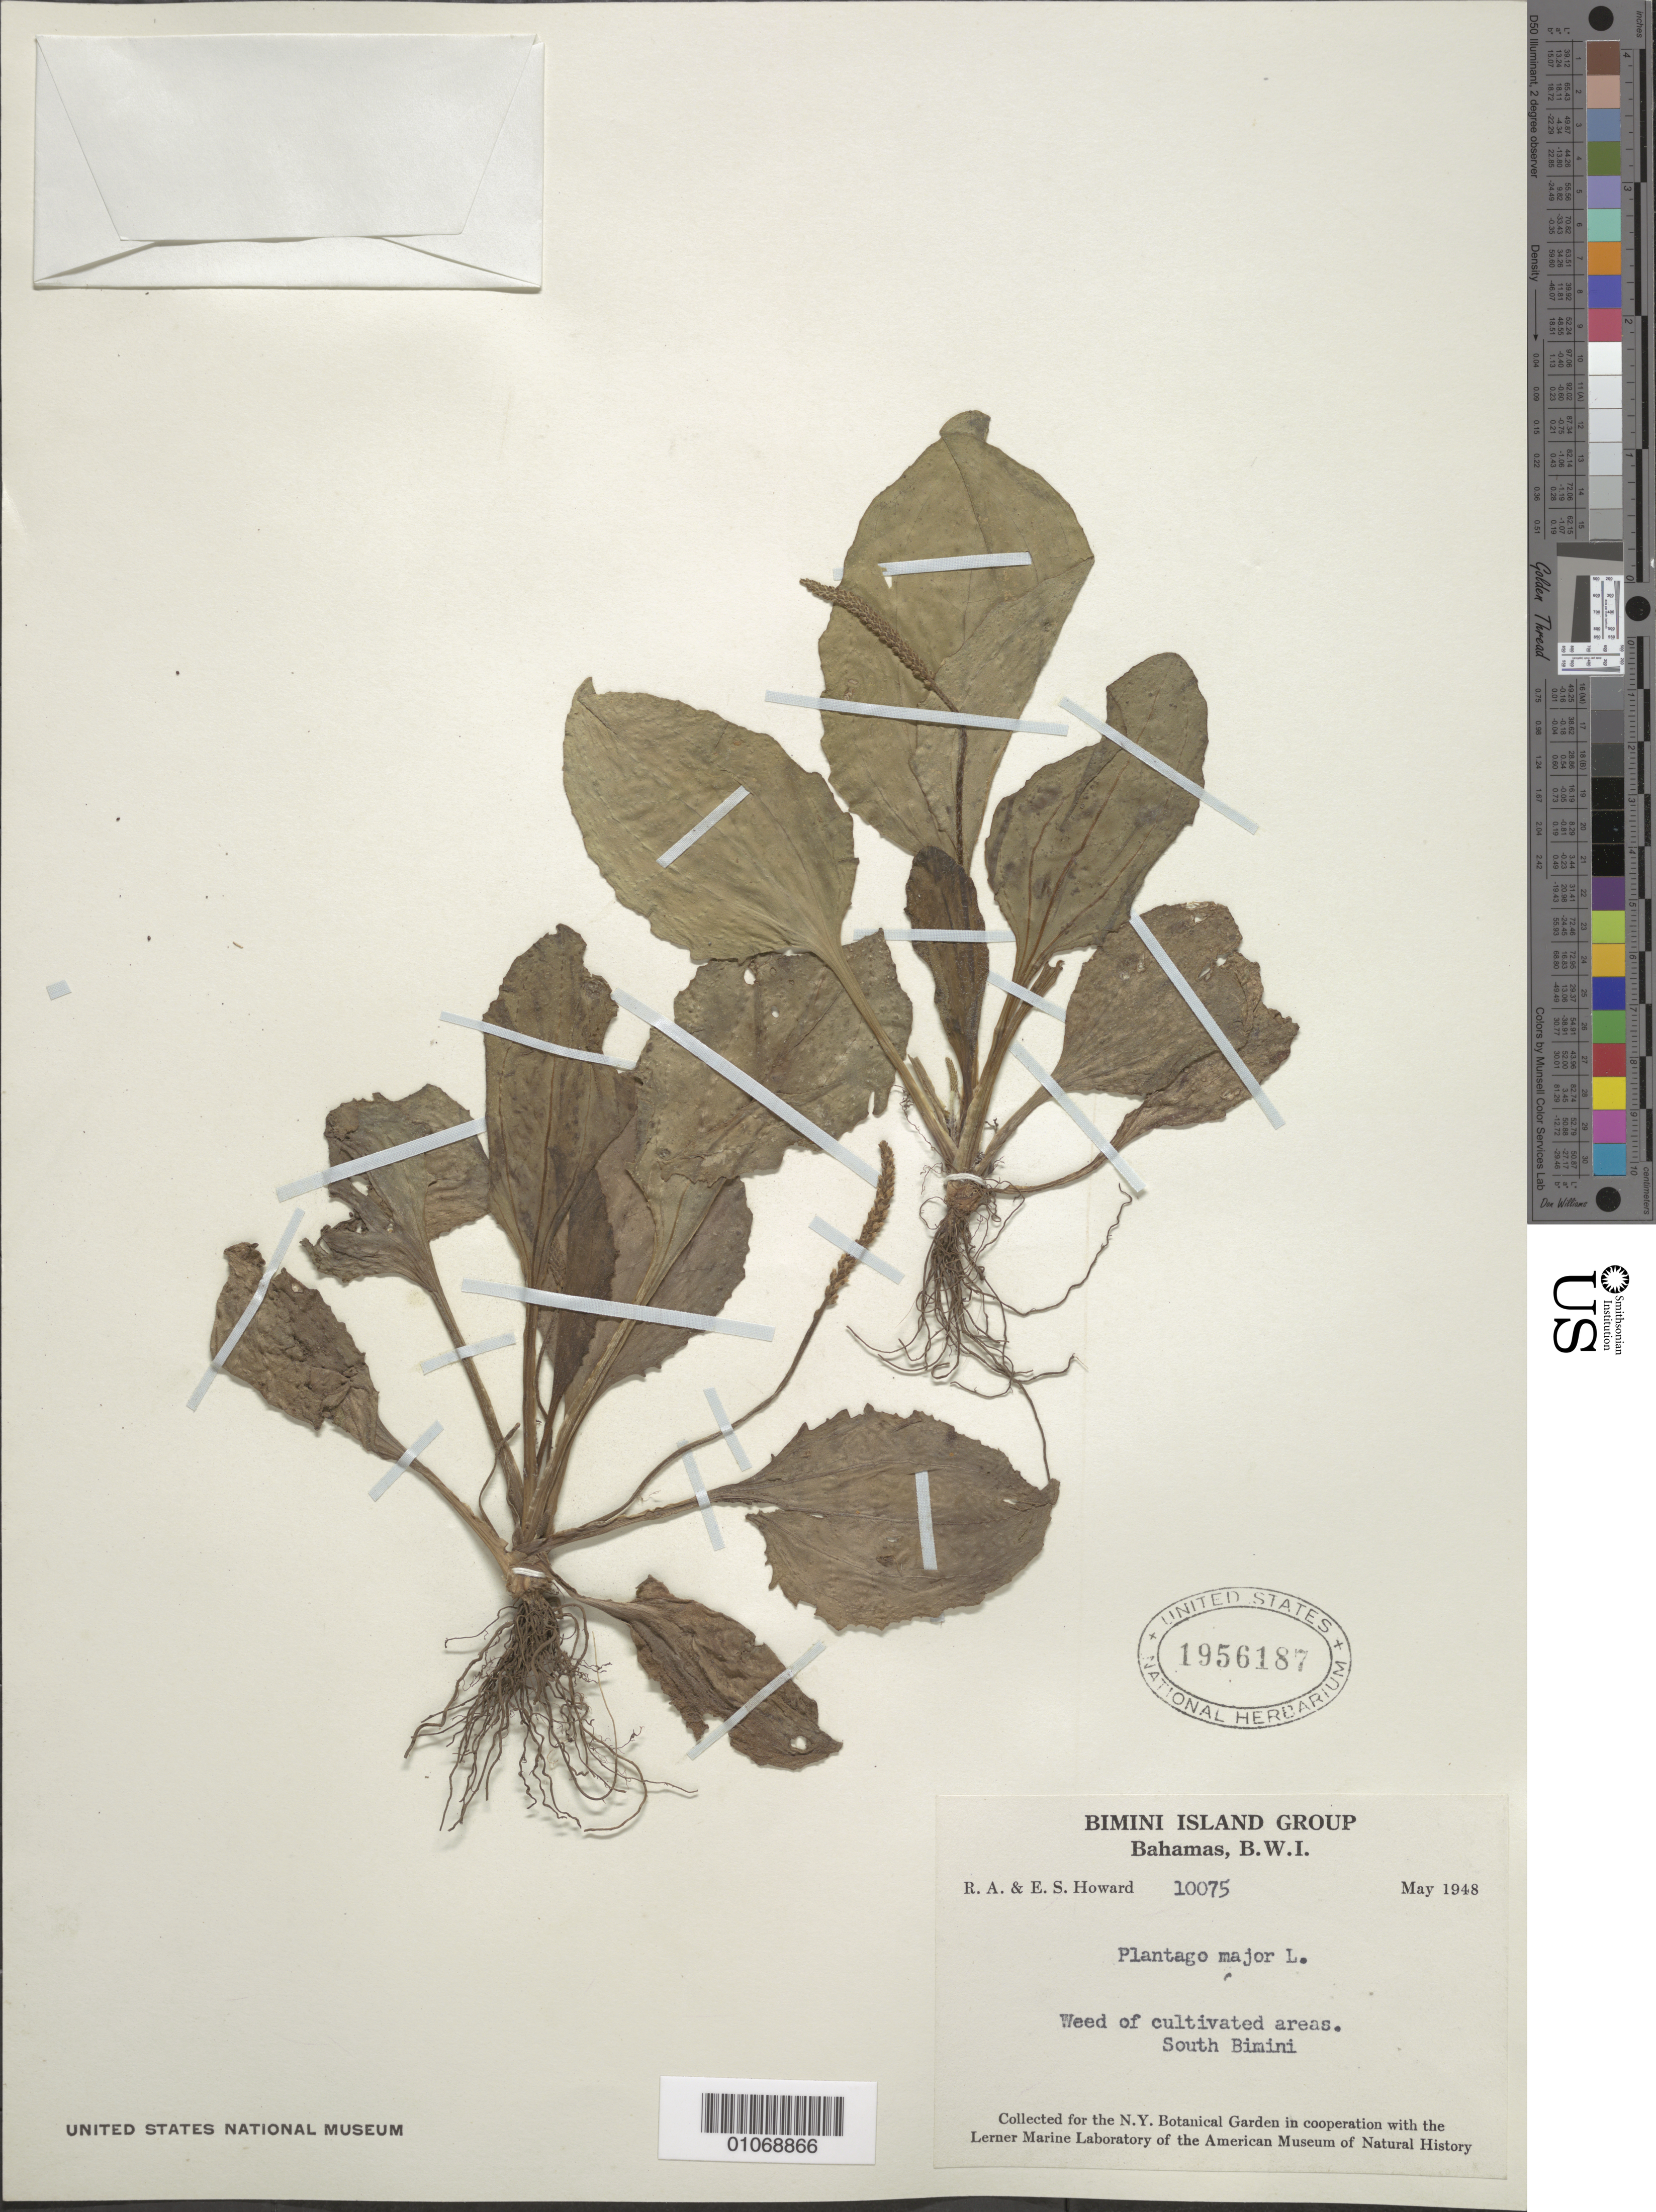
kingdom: Plantae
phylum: Tracheophyta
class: Magnoliopsida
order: Lamiales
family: Plantaginaceae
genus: Plantago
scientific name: Plantago major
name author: L.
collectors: R. A. Howard & E. S. Howard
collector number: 10075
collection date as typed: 01 May 1948 to 31 May 1948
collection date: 1948-05-01/1948-05-31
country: Bahamas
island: South Bimini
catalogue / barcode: US 1956187